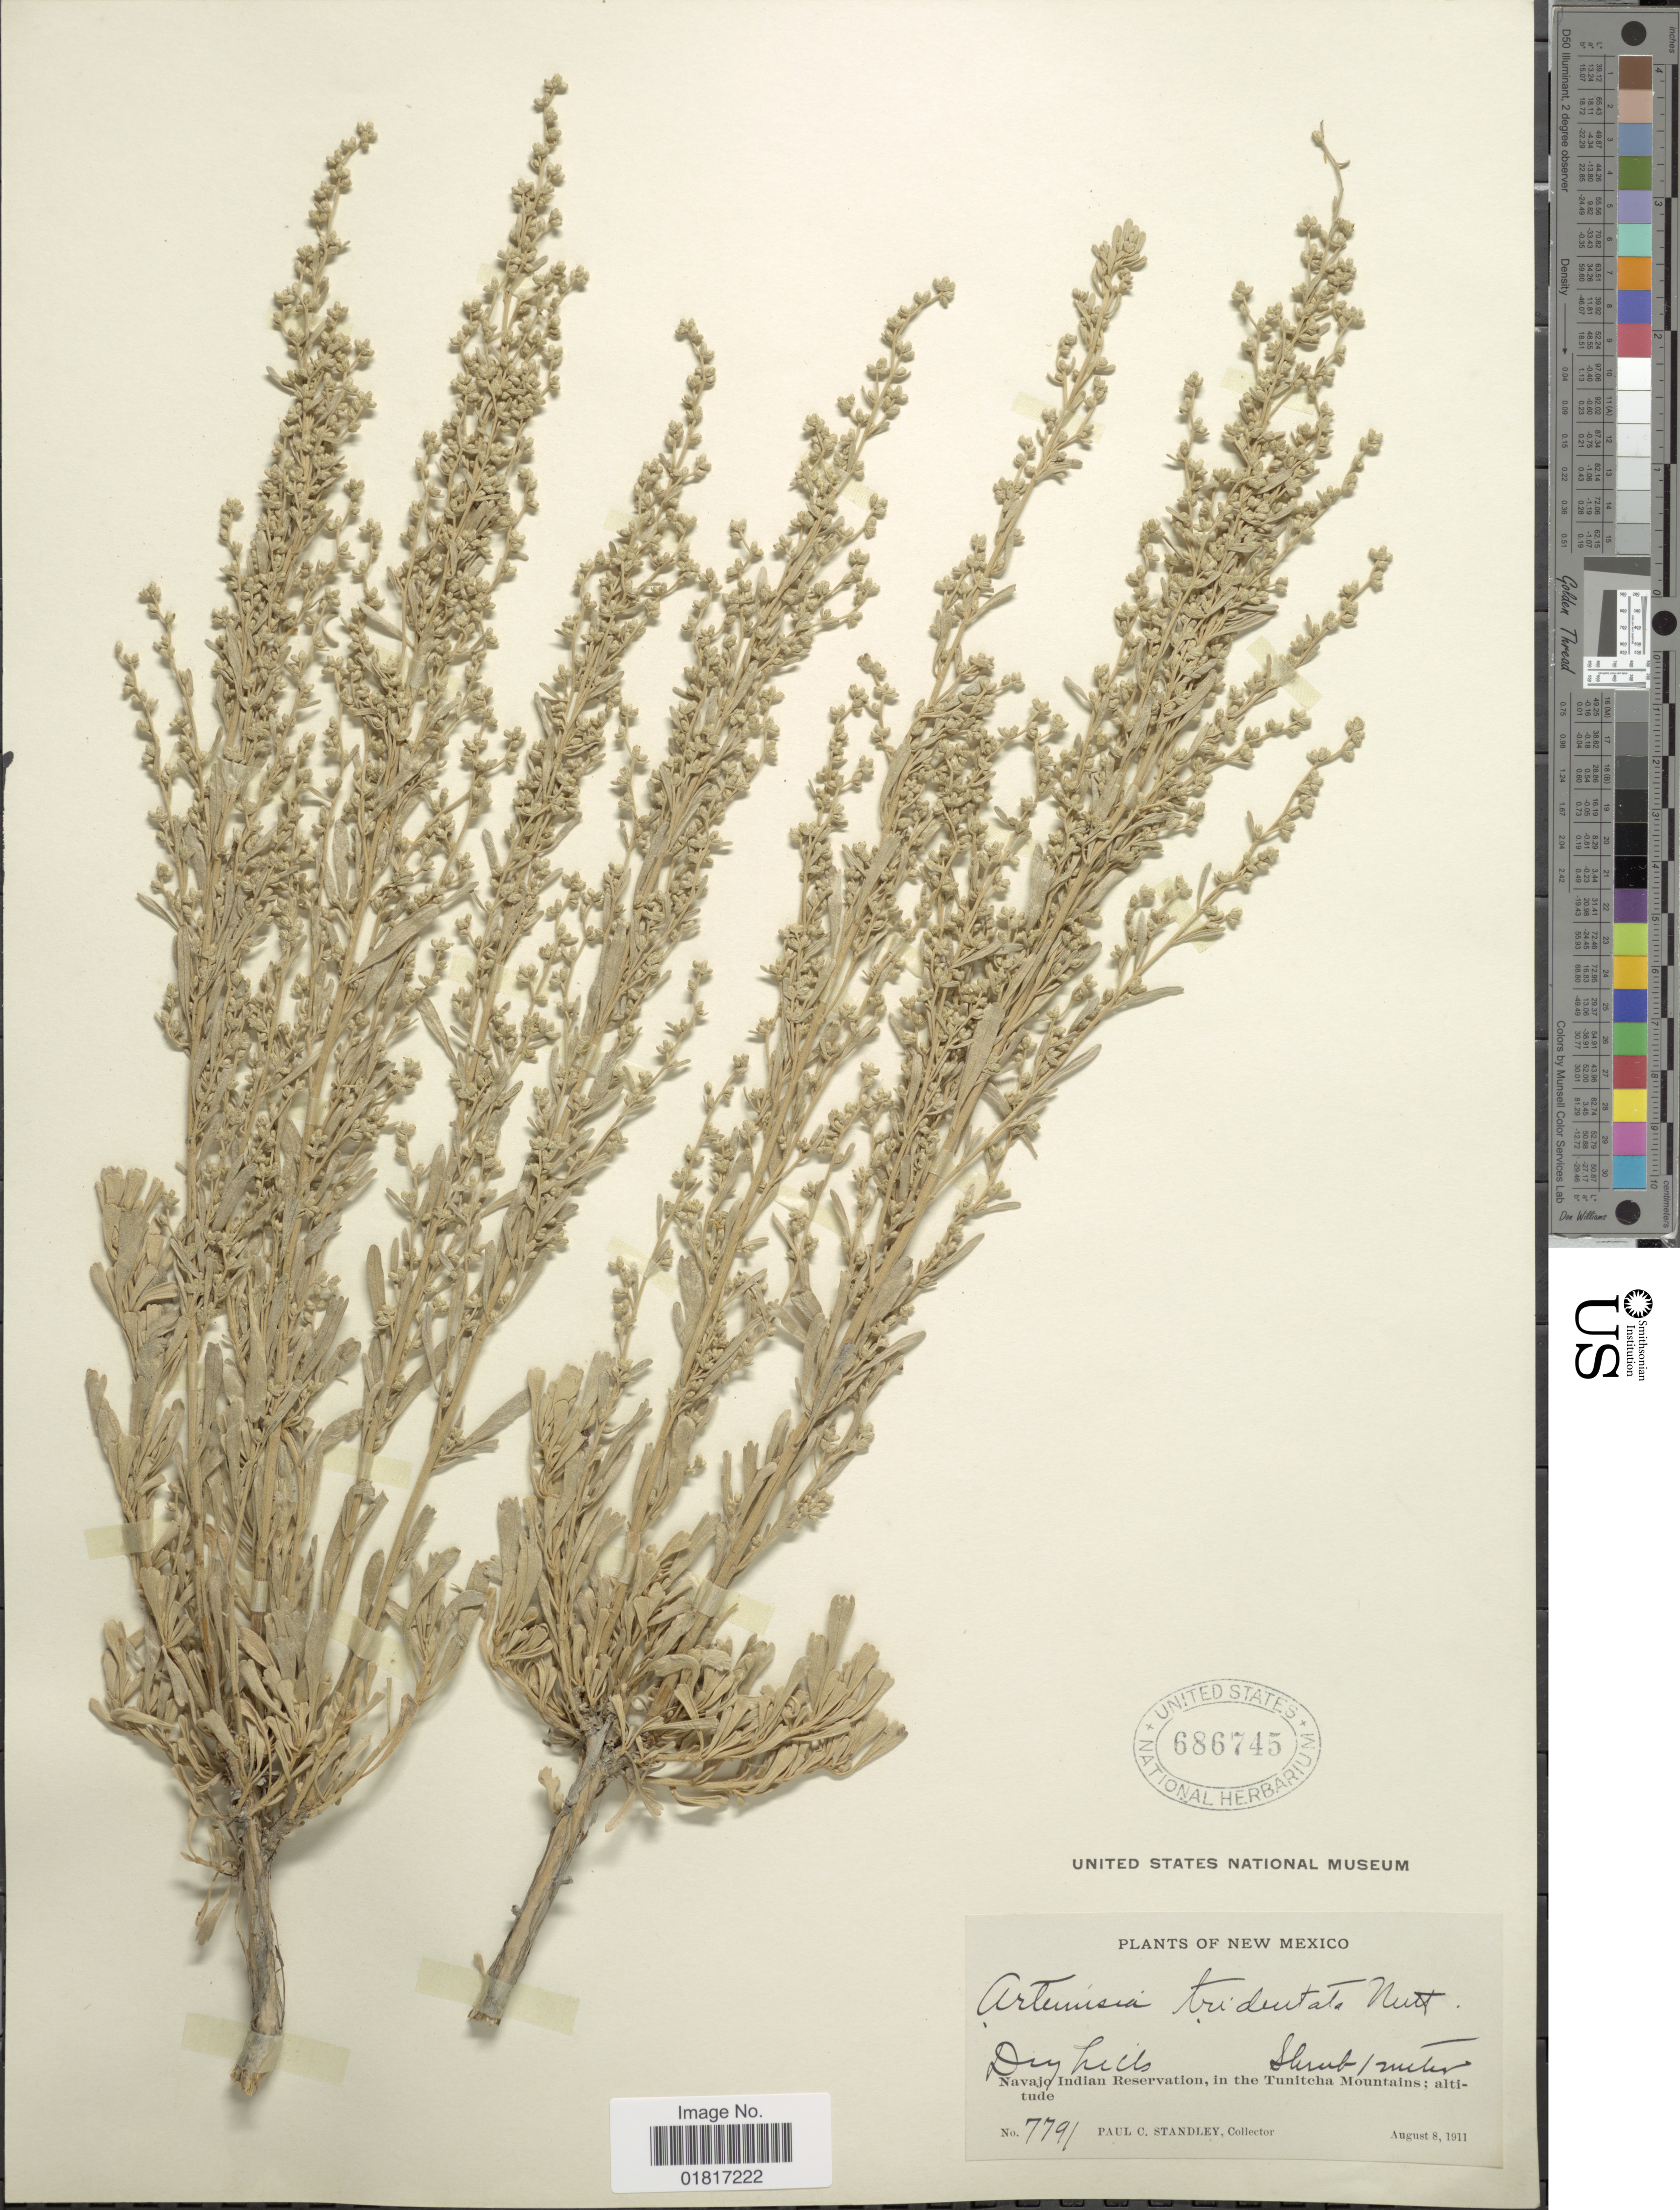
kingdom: Plantae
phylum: Tracheophyta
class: Magnoliopsida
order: Asterales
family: Asteraceae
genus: Artemisia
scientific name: Artemisia tridentata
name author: Nutt.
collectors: P. C. Standley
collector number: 7791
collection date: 1911-08-08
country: United States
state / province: New Mexico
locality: Dry hills, Navajo Indian Reservation, in the Tunitcha Mountains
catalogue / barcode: US 686745